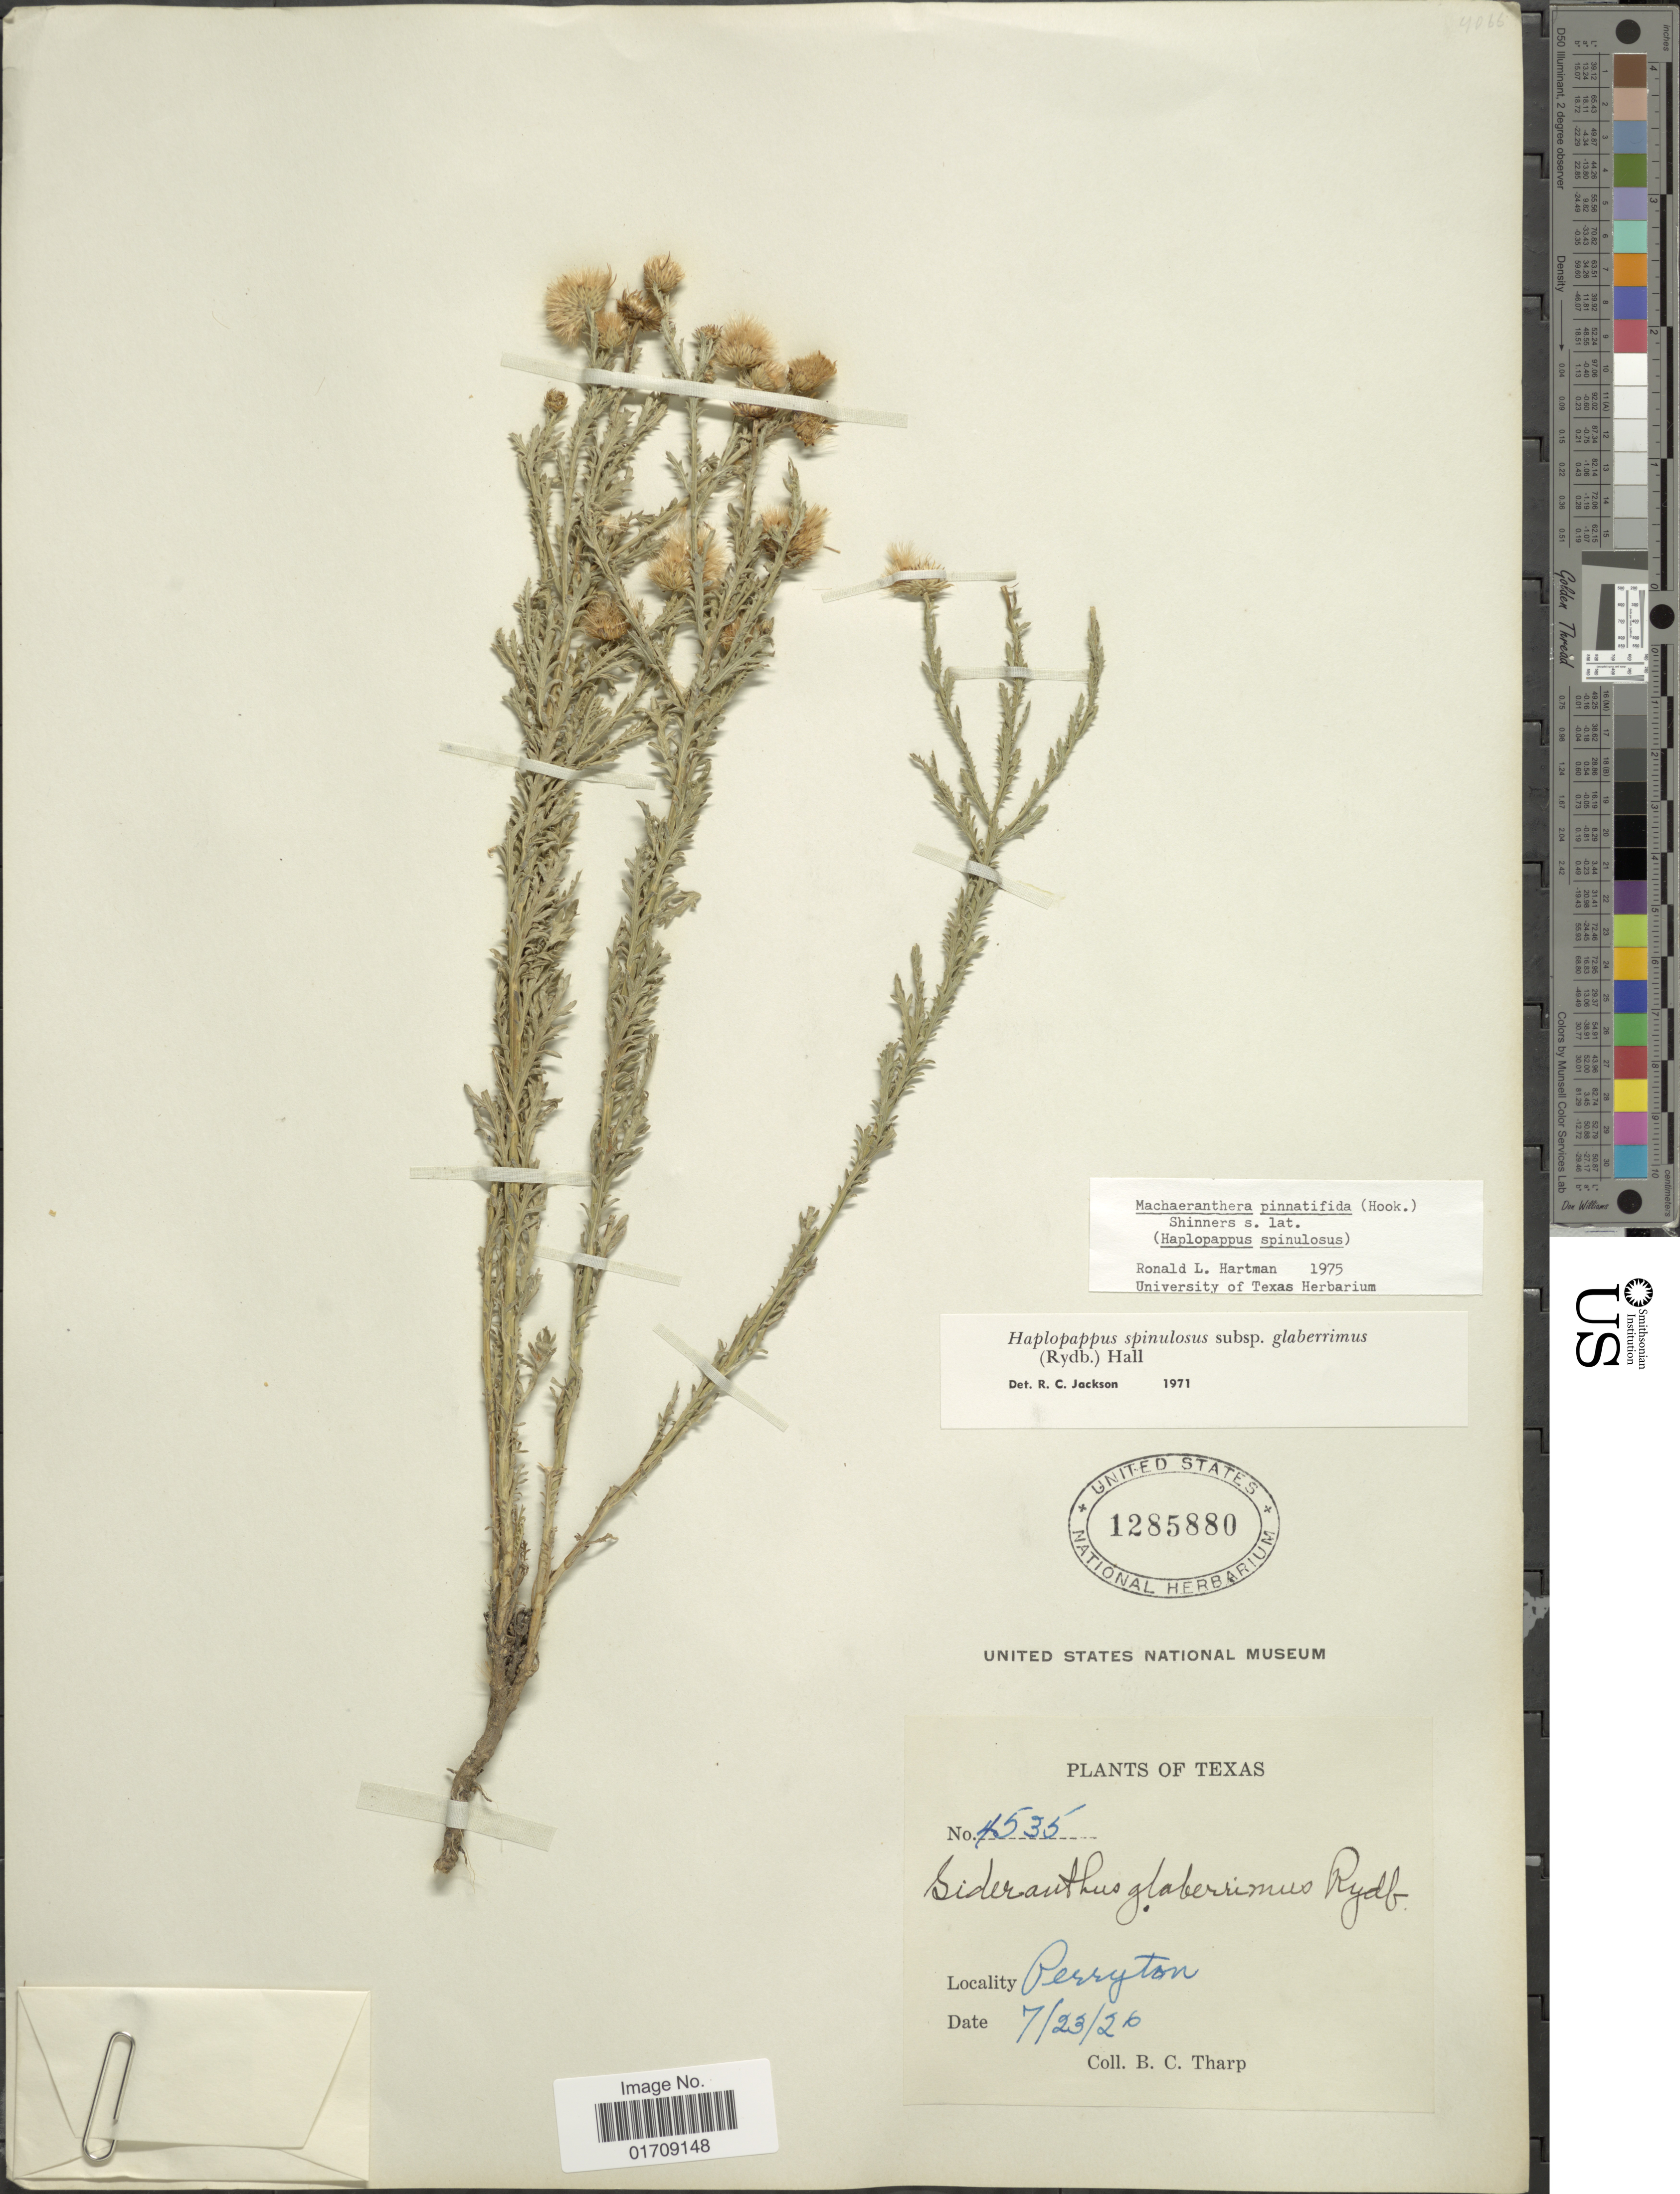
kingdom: Plantae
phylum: Tracheophyta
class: Magnoliopsida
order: Asterales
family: Asteraceae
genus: Machaeranthera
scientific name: Machaeranthera pinnatifida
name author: (Hook.) Shinners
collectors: B. C. Tharp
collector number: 4535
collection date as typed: Transcribed d/m/y: 23/7/26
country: United States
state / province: Texas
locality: Perryton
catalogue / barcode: US 1285880